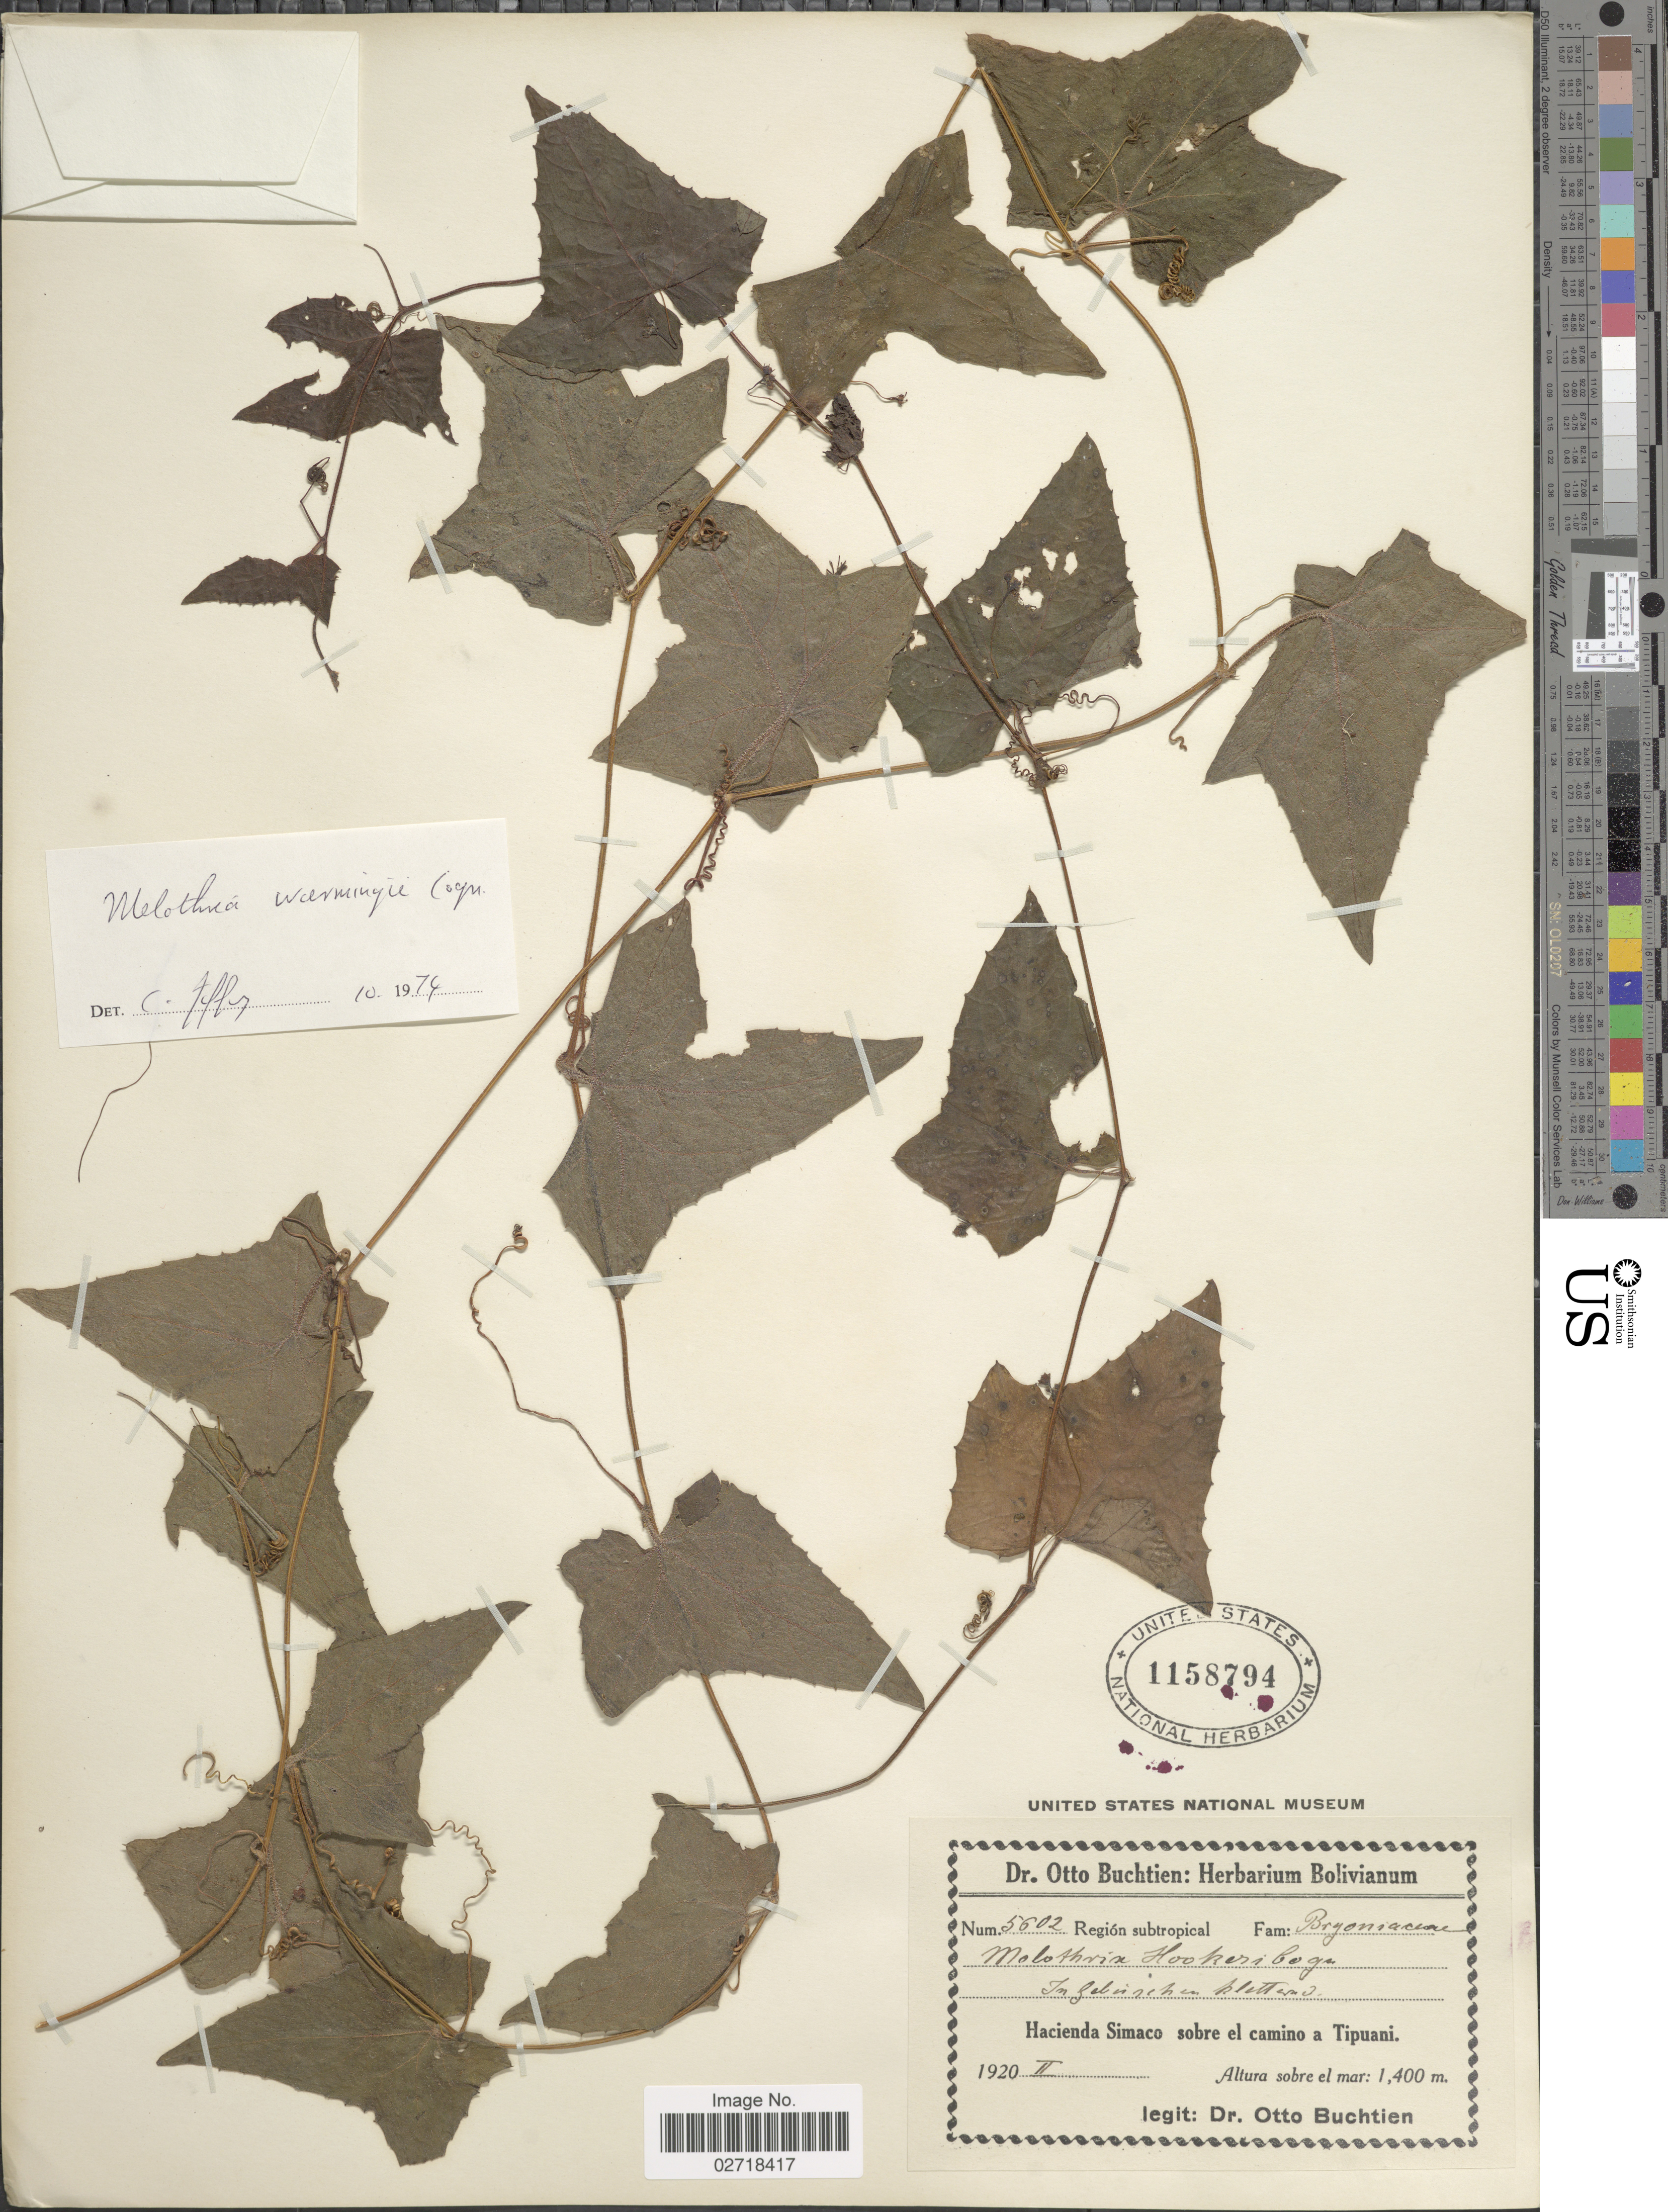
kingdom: Plantae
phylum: Tracheophyta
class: Magnoliopsida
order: Cucurbitales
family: Cucurbitaceae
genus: Melothria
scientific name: Melothria warmingii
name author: Cogn.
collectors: O. Buchtien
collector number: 5602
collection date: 1920-02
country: Bolivia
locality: Region subtropical. Hacienda Simaco sobre el camino a Tipuani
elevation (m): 1400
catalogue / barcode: US 1158794